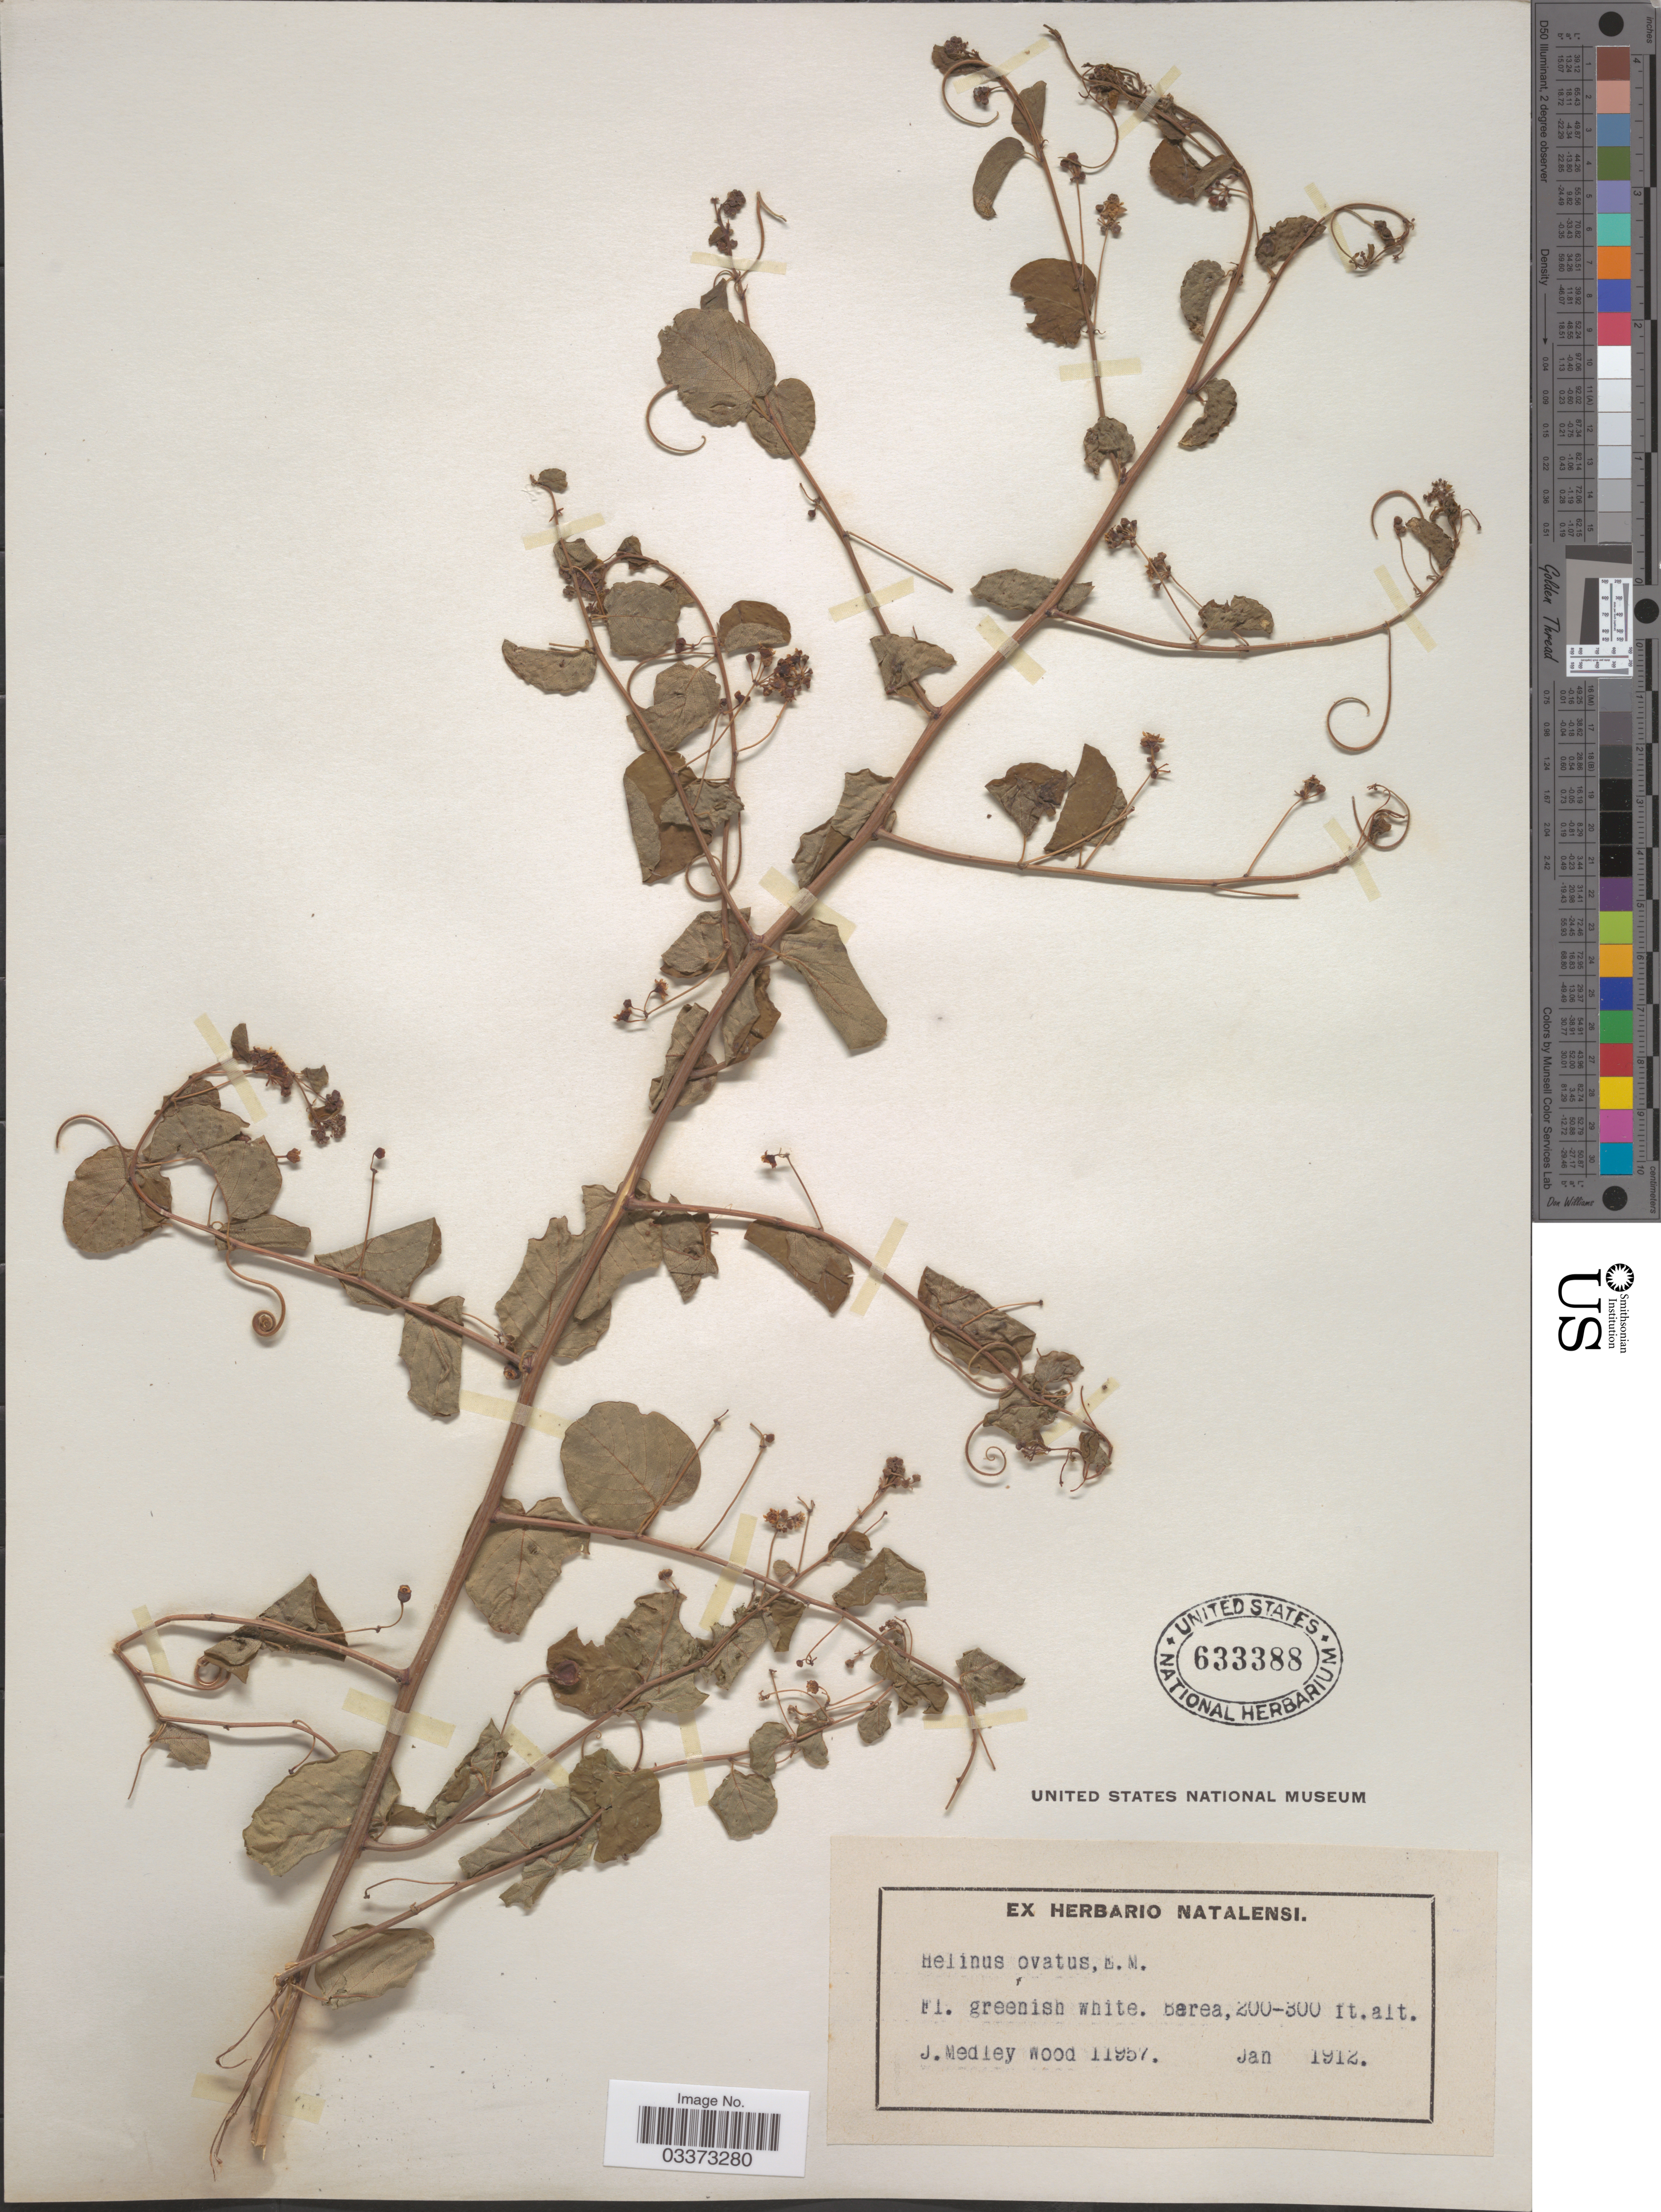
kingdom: Plantae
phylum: Tracheophyta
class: Magnoliopsida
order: Rosales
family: Rhamnaceae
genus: Helinus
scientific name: Helinus ovatus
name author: E. Mey. ex Sond.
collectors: J. M. Wood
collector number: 11957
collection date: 1912-01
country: Lesotho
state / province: Berea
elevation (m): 61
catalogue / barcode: US 633388